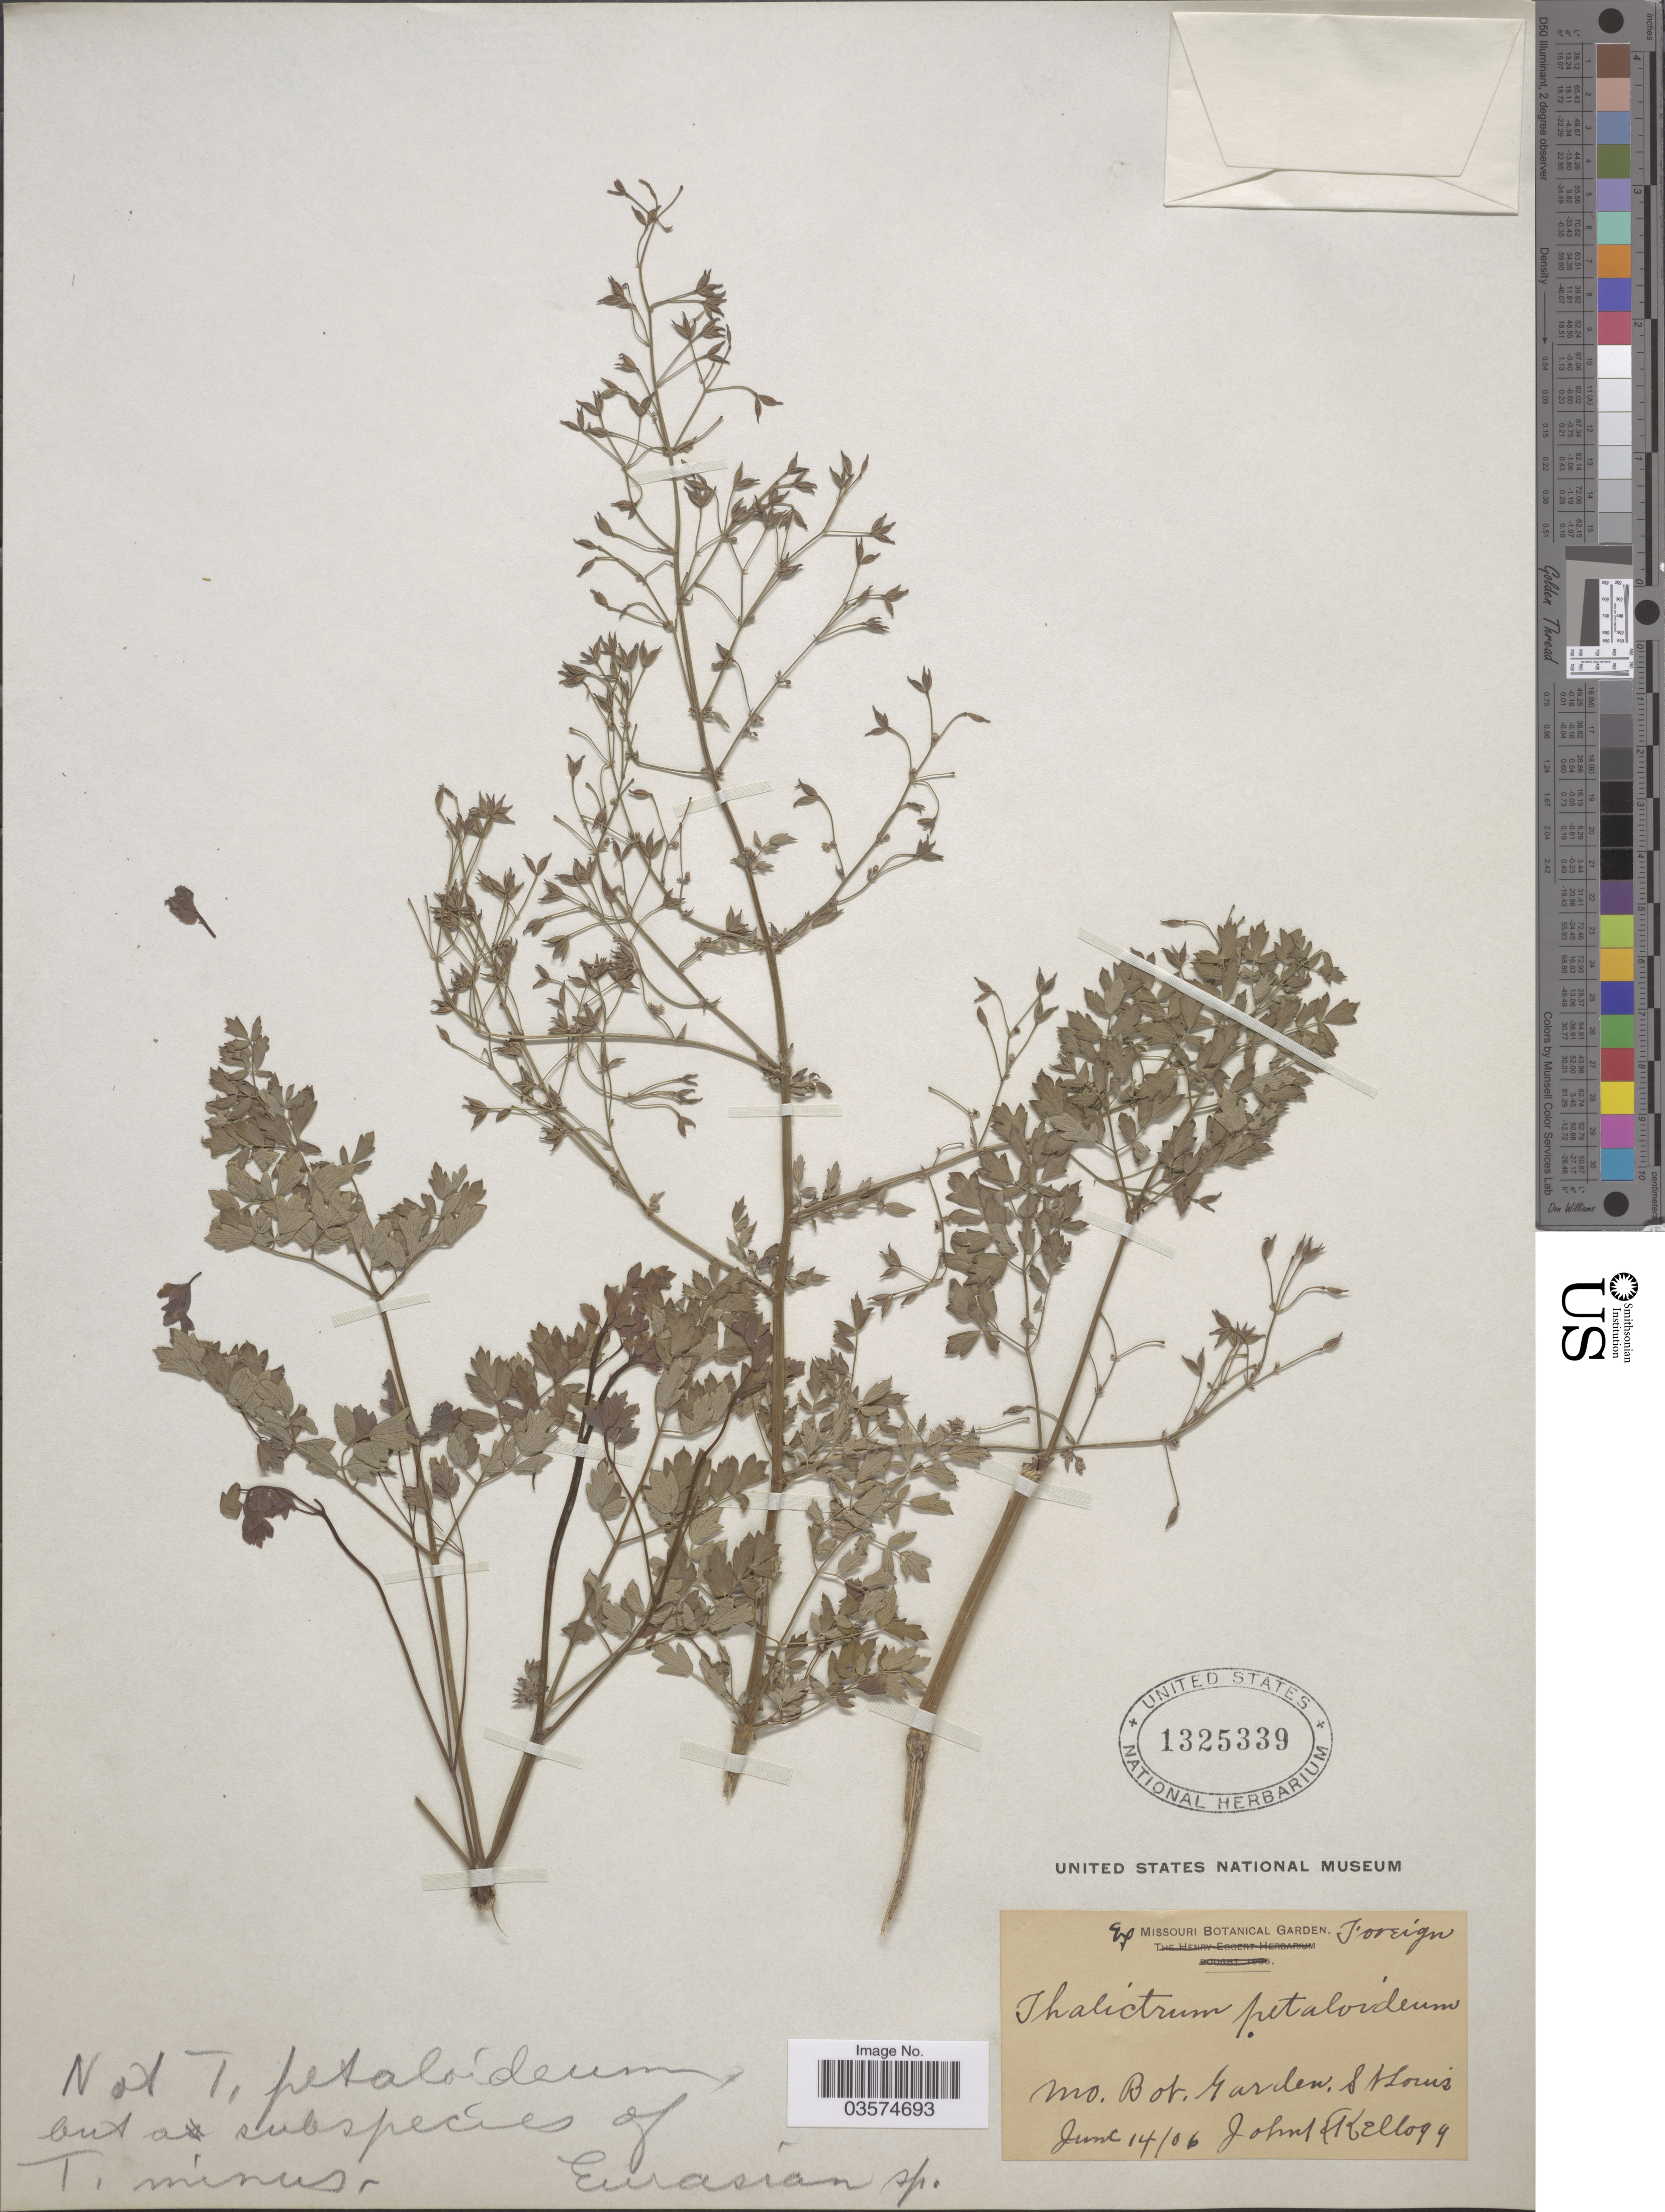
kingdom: Plantae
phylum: Tracheophyta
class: Magnoliopsida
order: Ranunculales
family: Ranunculaceae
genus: Thalictrum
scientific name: Thalictrum sp.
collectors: J. H. Kellogg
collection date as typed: Transcribed d/m/y: 14/6/6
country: United States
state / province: Missouri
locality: Mo. Bot. Garden & St. Louis.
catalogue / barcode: US 1325339